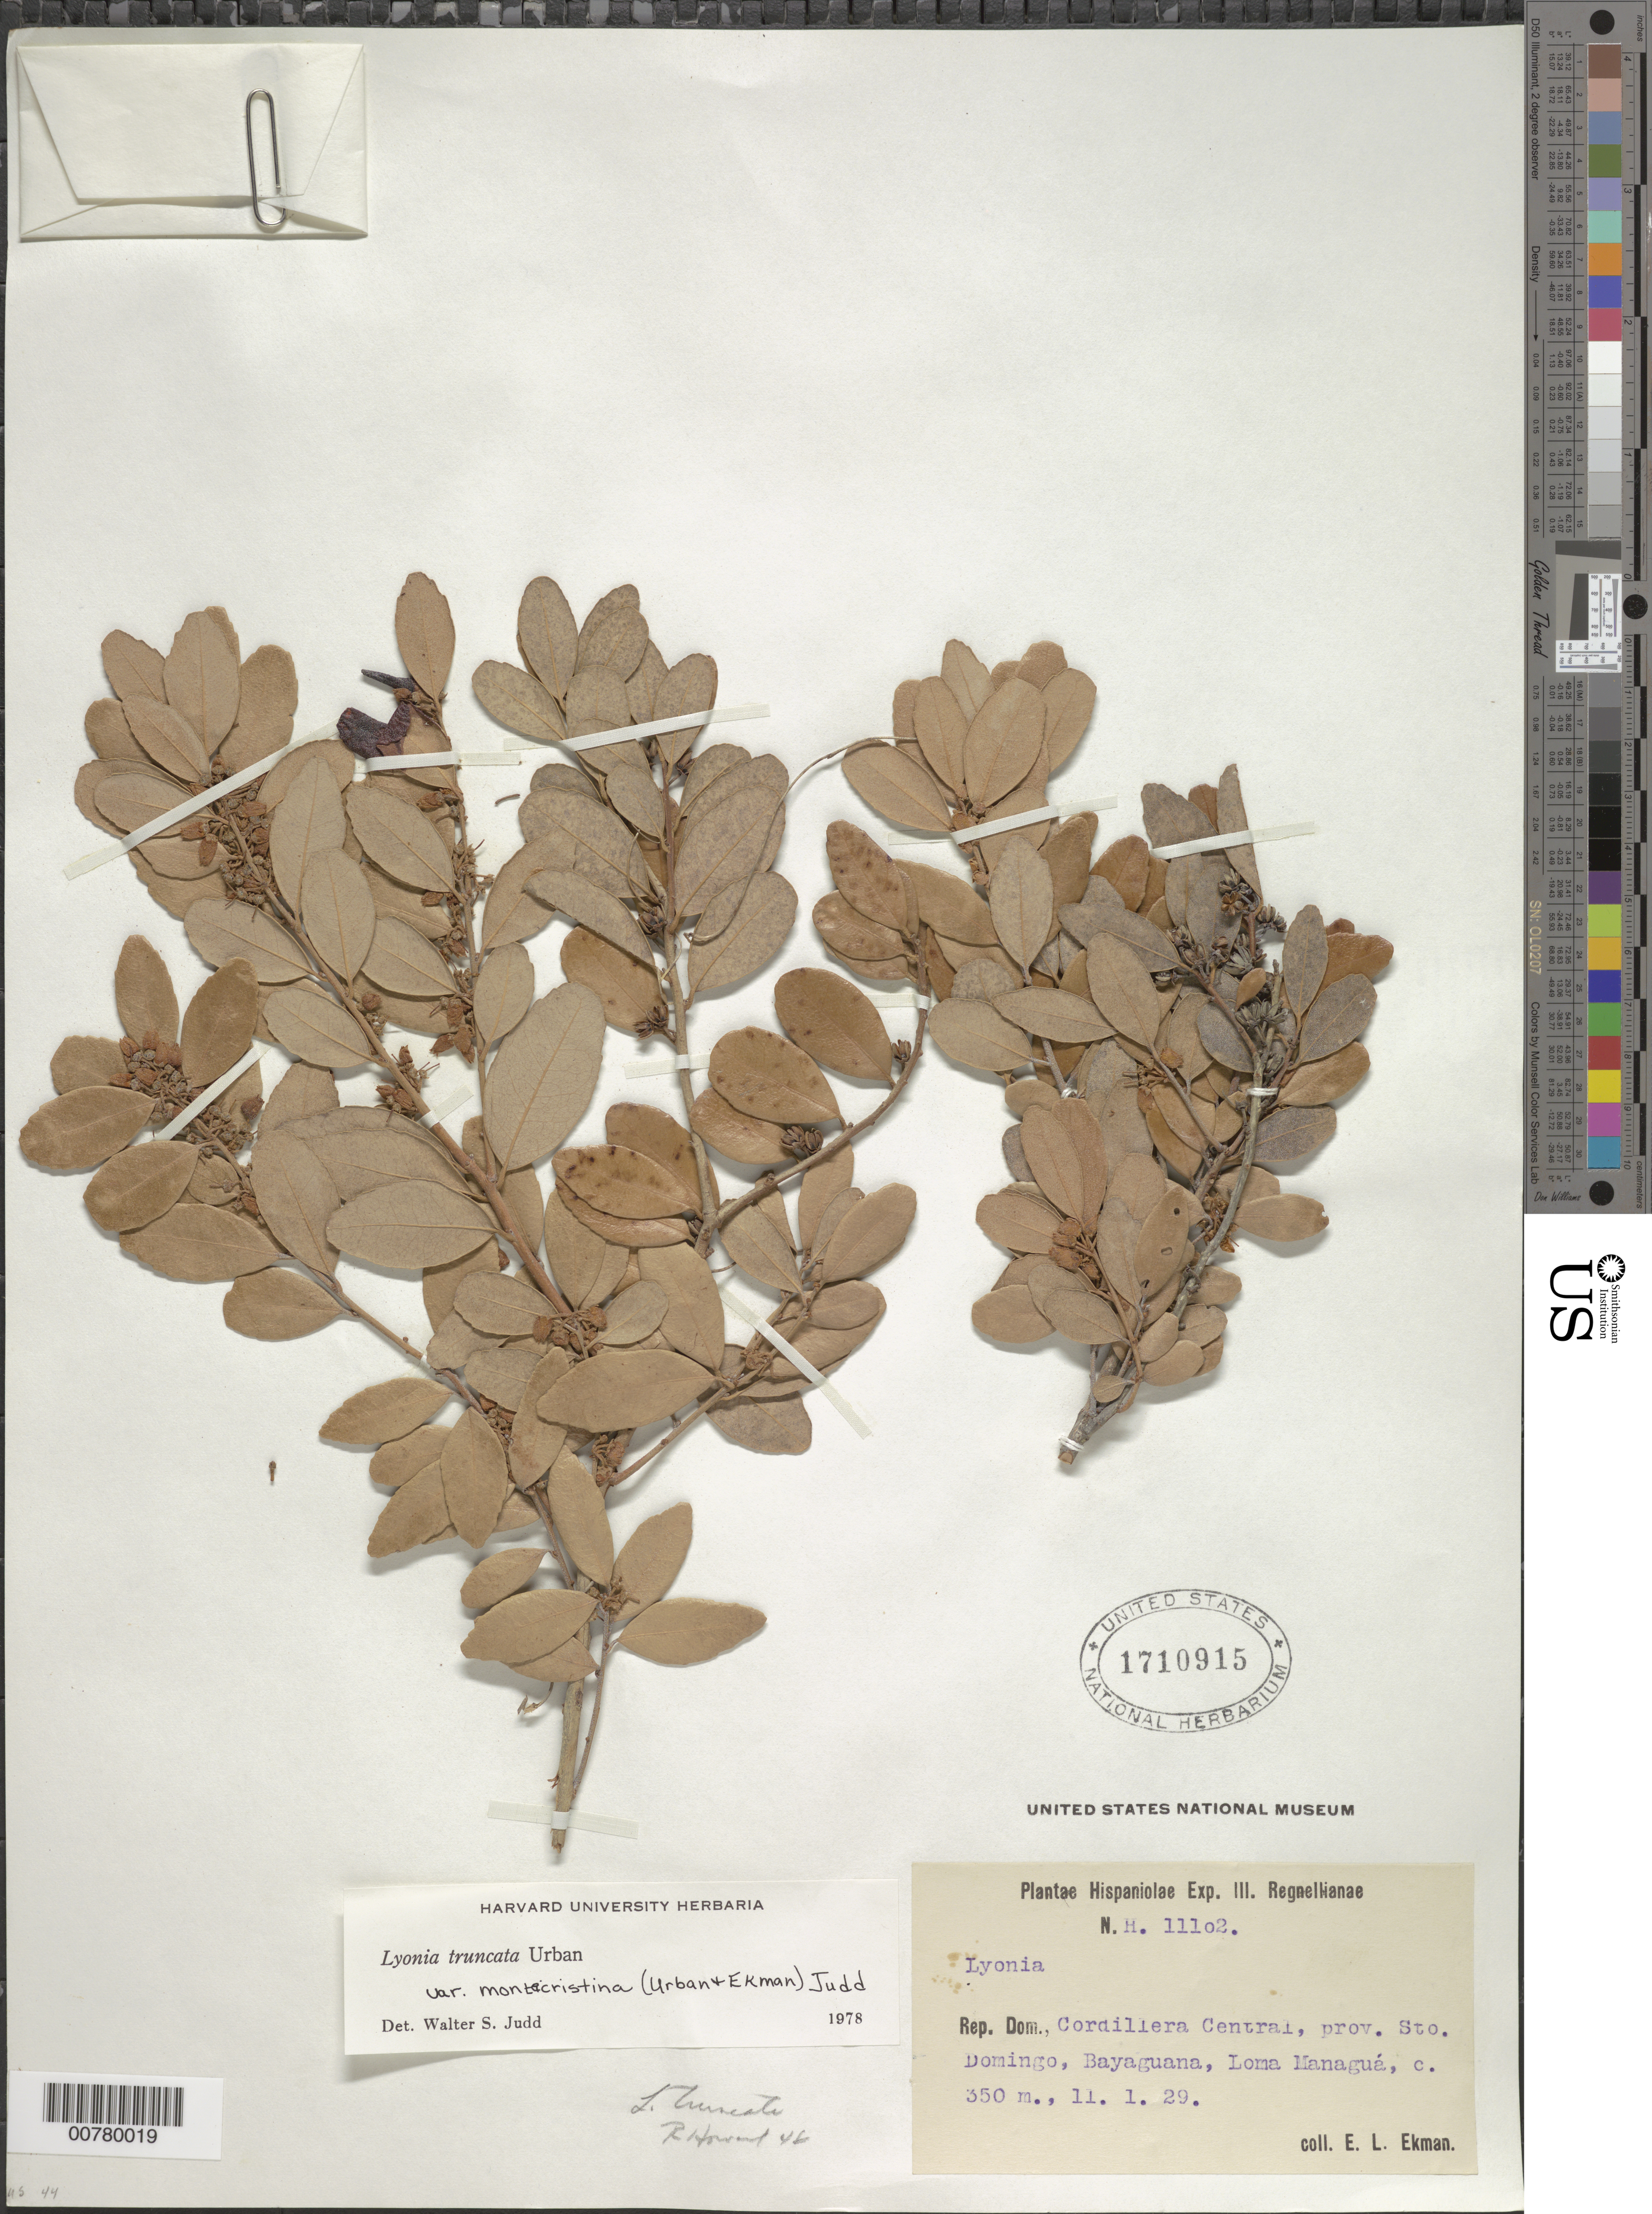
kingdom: Plantae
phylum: Tracheophyta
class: Magnoliopsida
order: Ericales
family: Ericaceae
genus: Lyonia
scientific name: Lyonia truncata var. montecristina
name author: (Urb. & Ekman) Judd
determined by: Judd, Walter S.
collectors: E. L. Ekman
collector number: H 11102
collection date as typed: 11 Jan 1929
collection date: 1929-01-11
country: Dominican Republic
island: Hispaniola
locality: Cordillera Central, Province of Santo Domingo, Bayaguana, Loma Managuá.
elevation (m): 350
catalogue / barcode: US 1710915